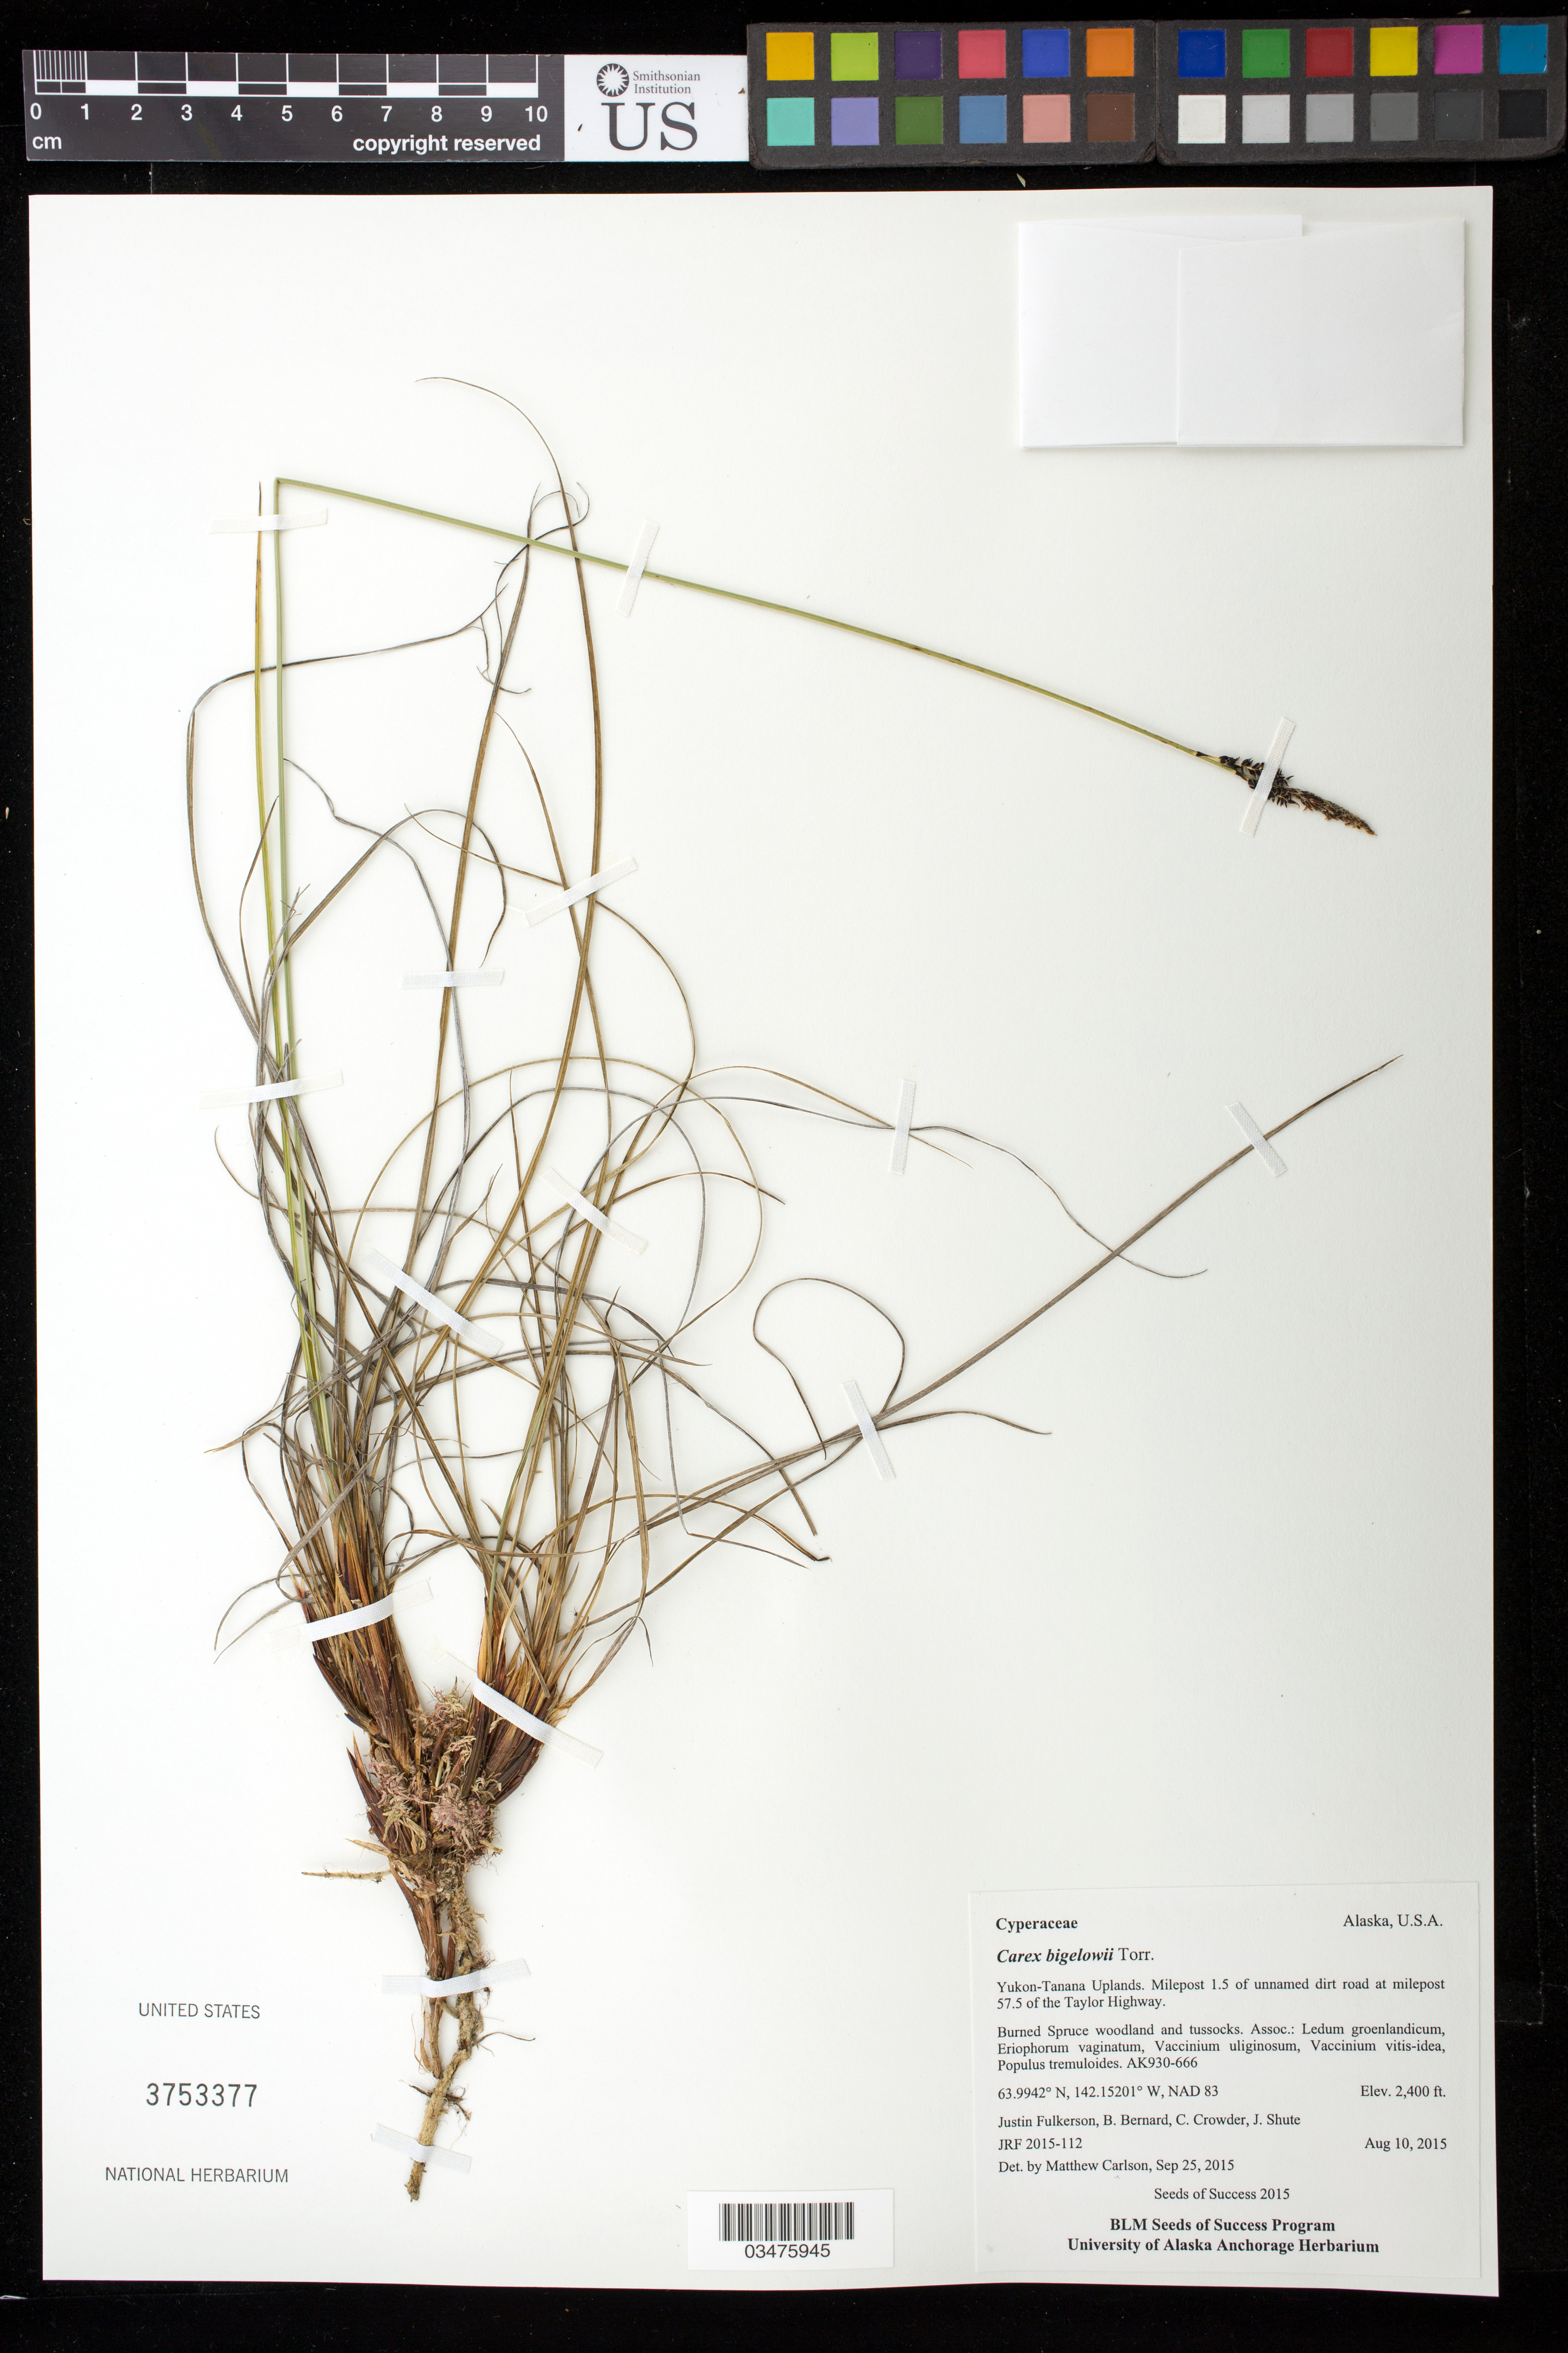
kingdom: Plantae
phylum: Tracheophyta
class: Liliopsida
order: Poales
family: Cyperaceae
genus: Carex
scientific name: Carex bigelowii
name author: Torr. ex Schwein.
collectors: J. Fulkerson, C. Crowder, J. Shute & B. Bernard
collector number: OR110-666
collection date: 2015-08-10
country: United States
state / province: Alaska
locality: Yukon-Tanana Uplands. Milepost 1.5 of unnamed dirt road at milepost 57.5 of the Taylor Hwy.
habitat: Burned Spruce woodland and tussocks.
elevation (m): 732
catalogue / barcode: US 3753377